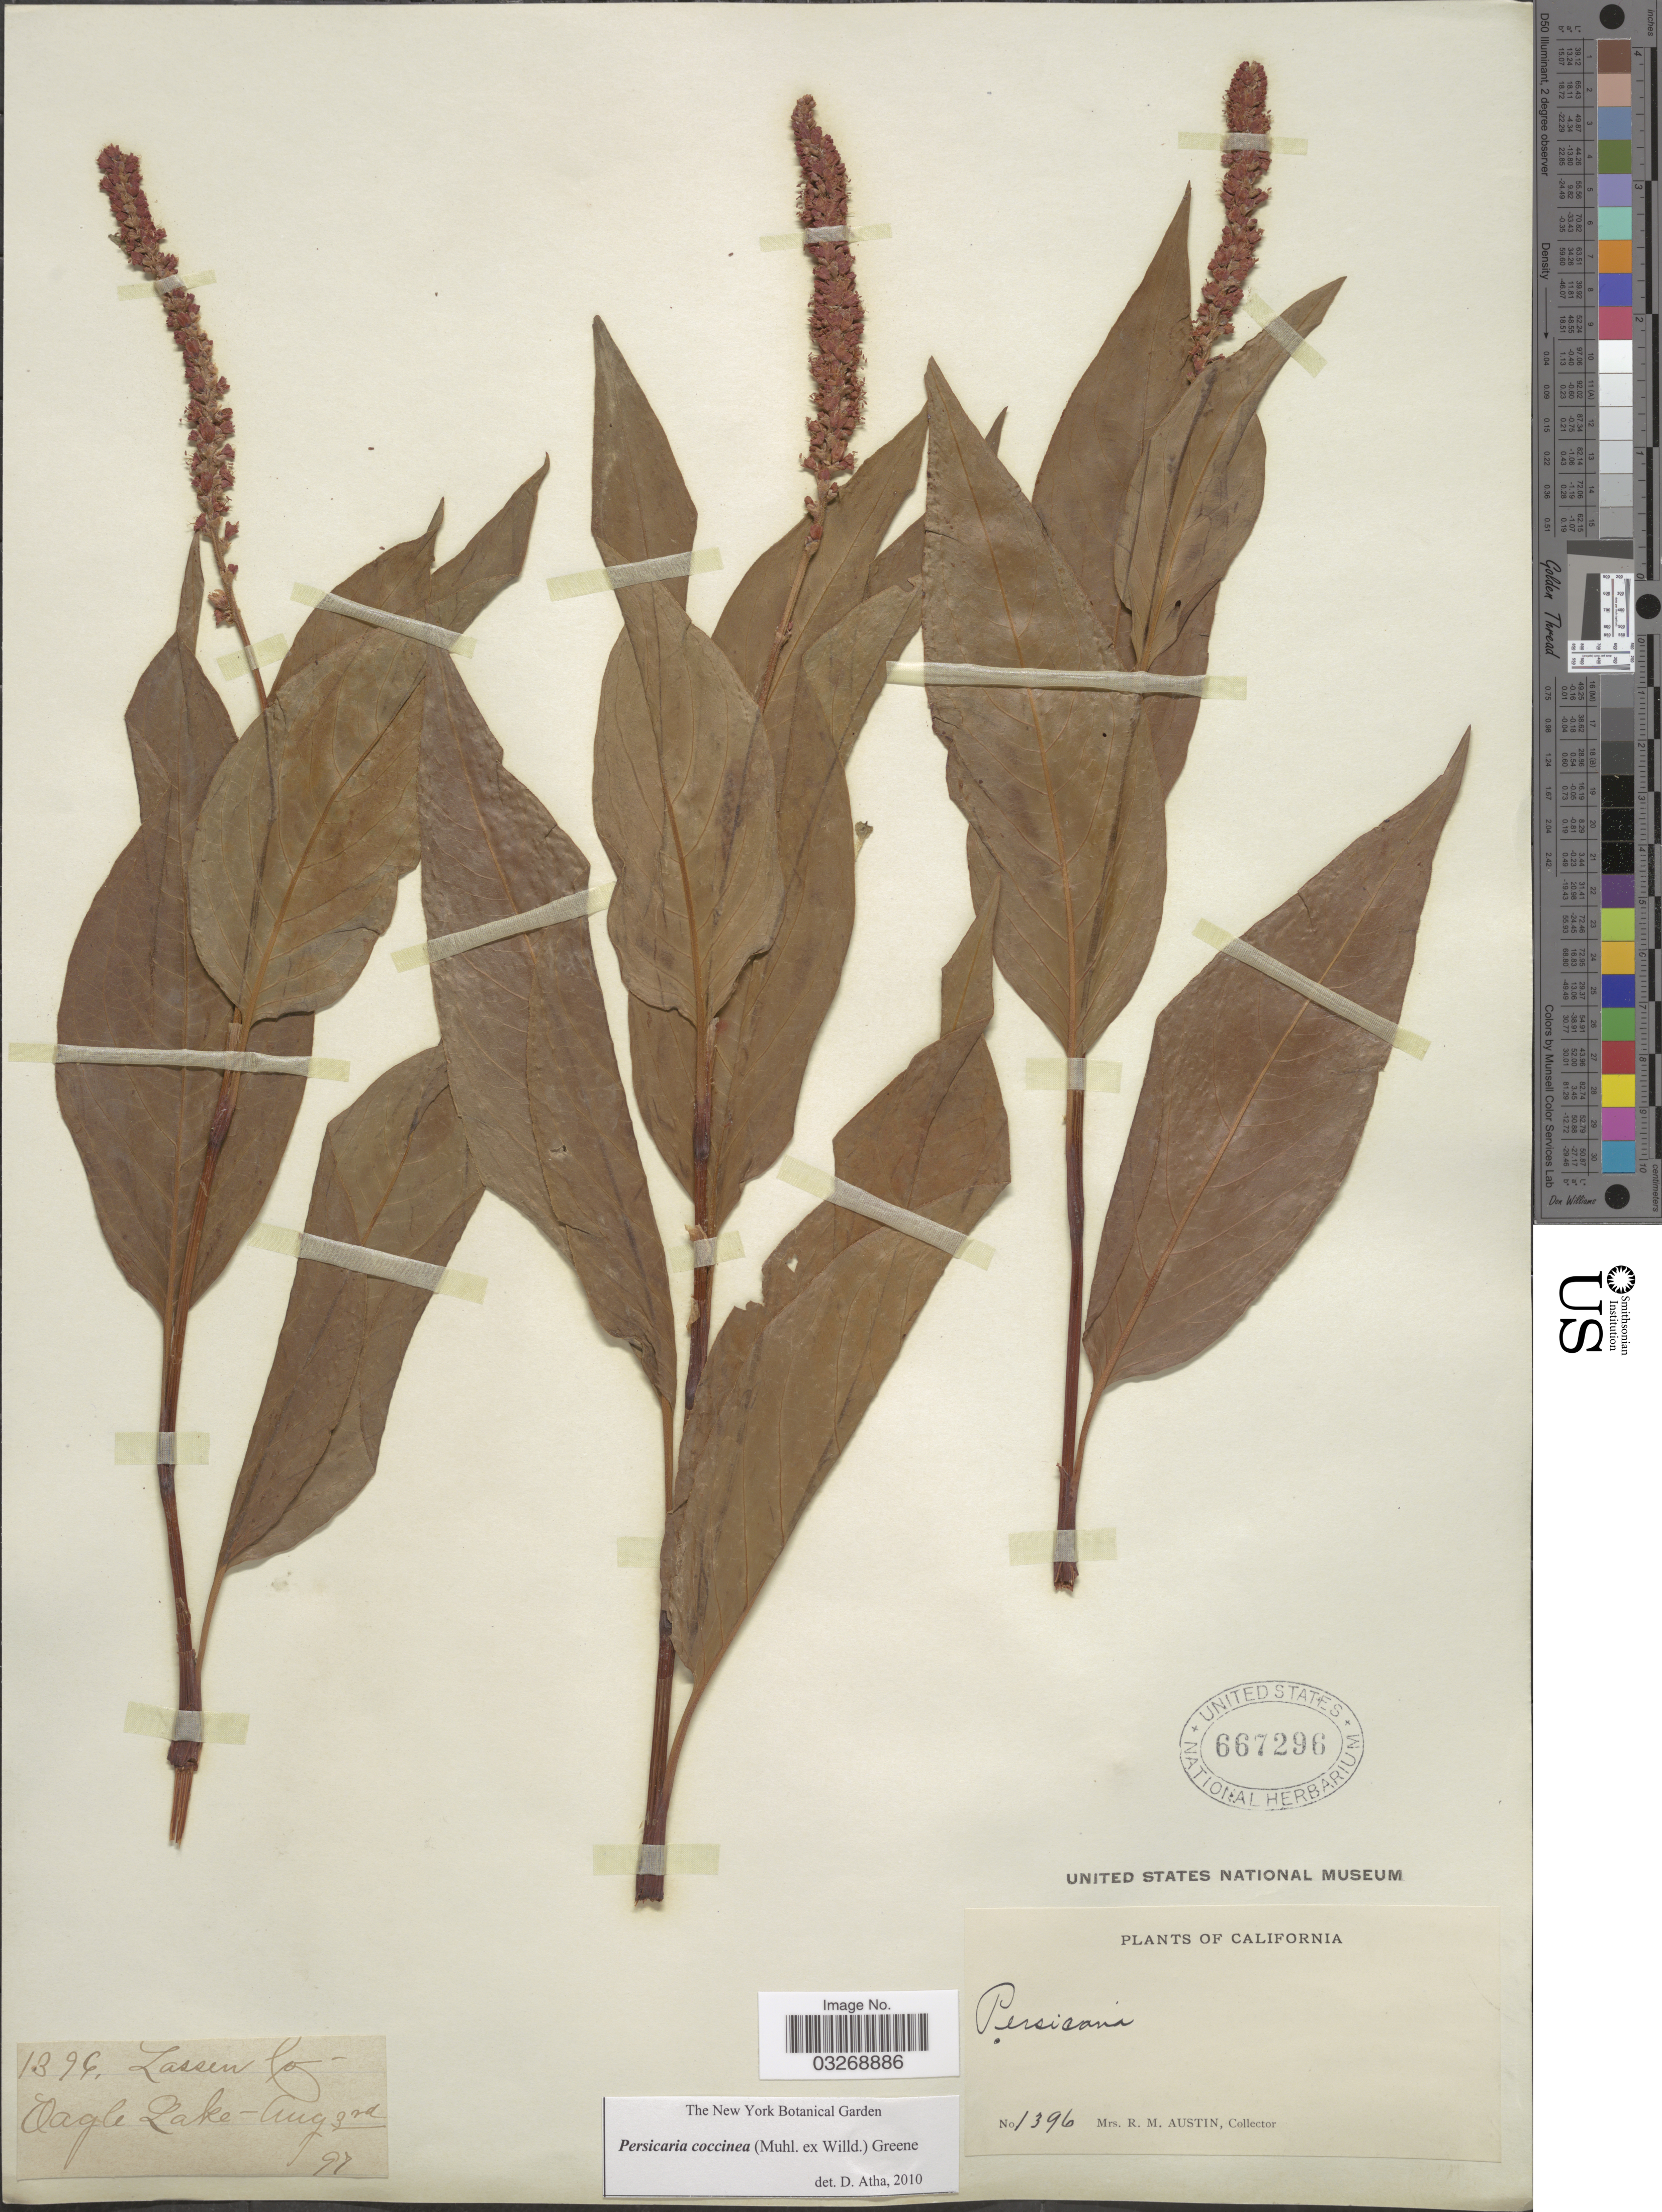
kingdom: Plantae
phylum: Tracheophyta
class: Magnoliopsida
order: Caryophyllales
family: Polygonaceae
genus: Persicaria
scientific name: Persicaria coccinea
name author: (Muhl. ex Willd.) Greene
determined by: Atha, D. E.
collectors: R. Austin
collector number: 1396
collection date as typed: Transcribed d/m/y: 3/8/97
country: United States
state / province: California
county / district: Lassen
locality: Lassen Co. Eagle Lake.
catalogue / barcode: US 667296